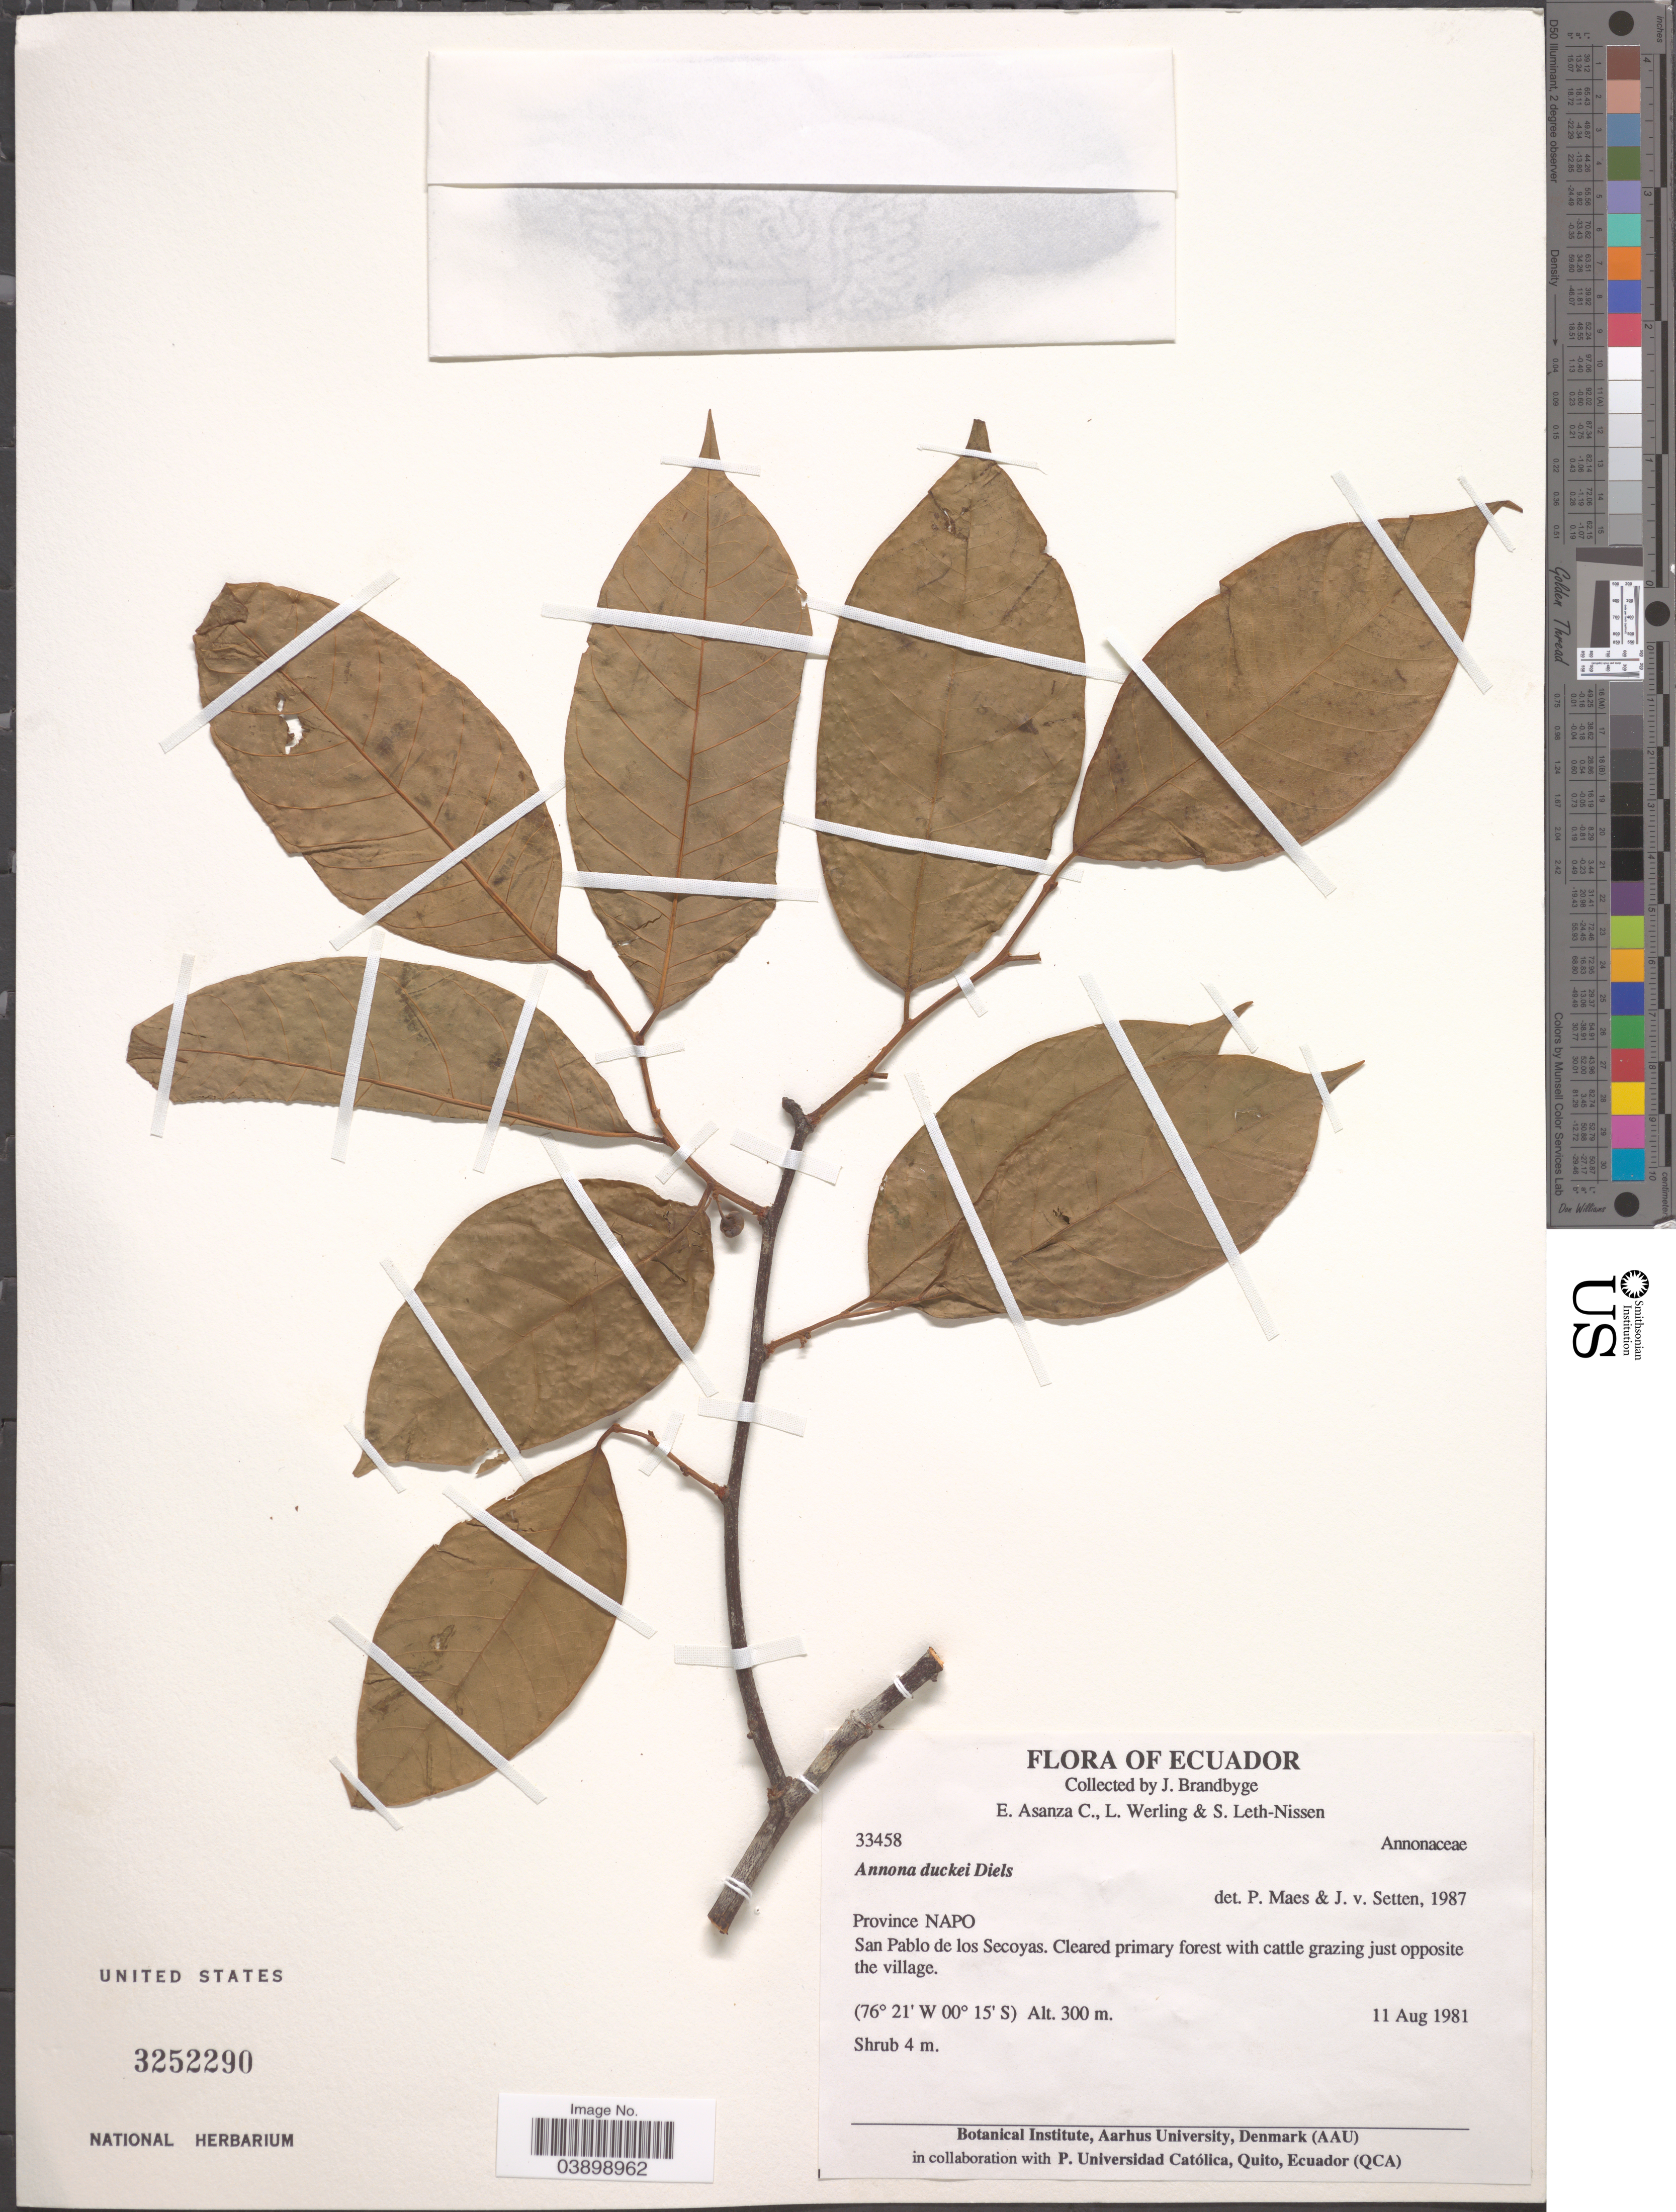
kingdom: Plantae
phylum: Tracheophyta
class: Magnoliopsida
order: Magnoliales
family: Annonaceae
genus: Annona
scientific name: Annona duckei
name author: Diels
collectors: J. Brandbyge, E. Asanza C., L. Werling & S. Leth-Nissen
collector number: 33458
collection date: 1981-08-11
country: Ecuador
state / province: Napo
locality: San Pablo de los Secoyas. Just opposite the village.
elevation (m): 300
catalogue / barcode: US 3252290